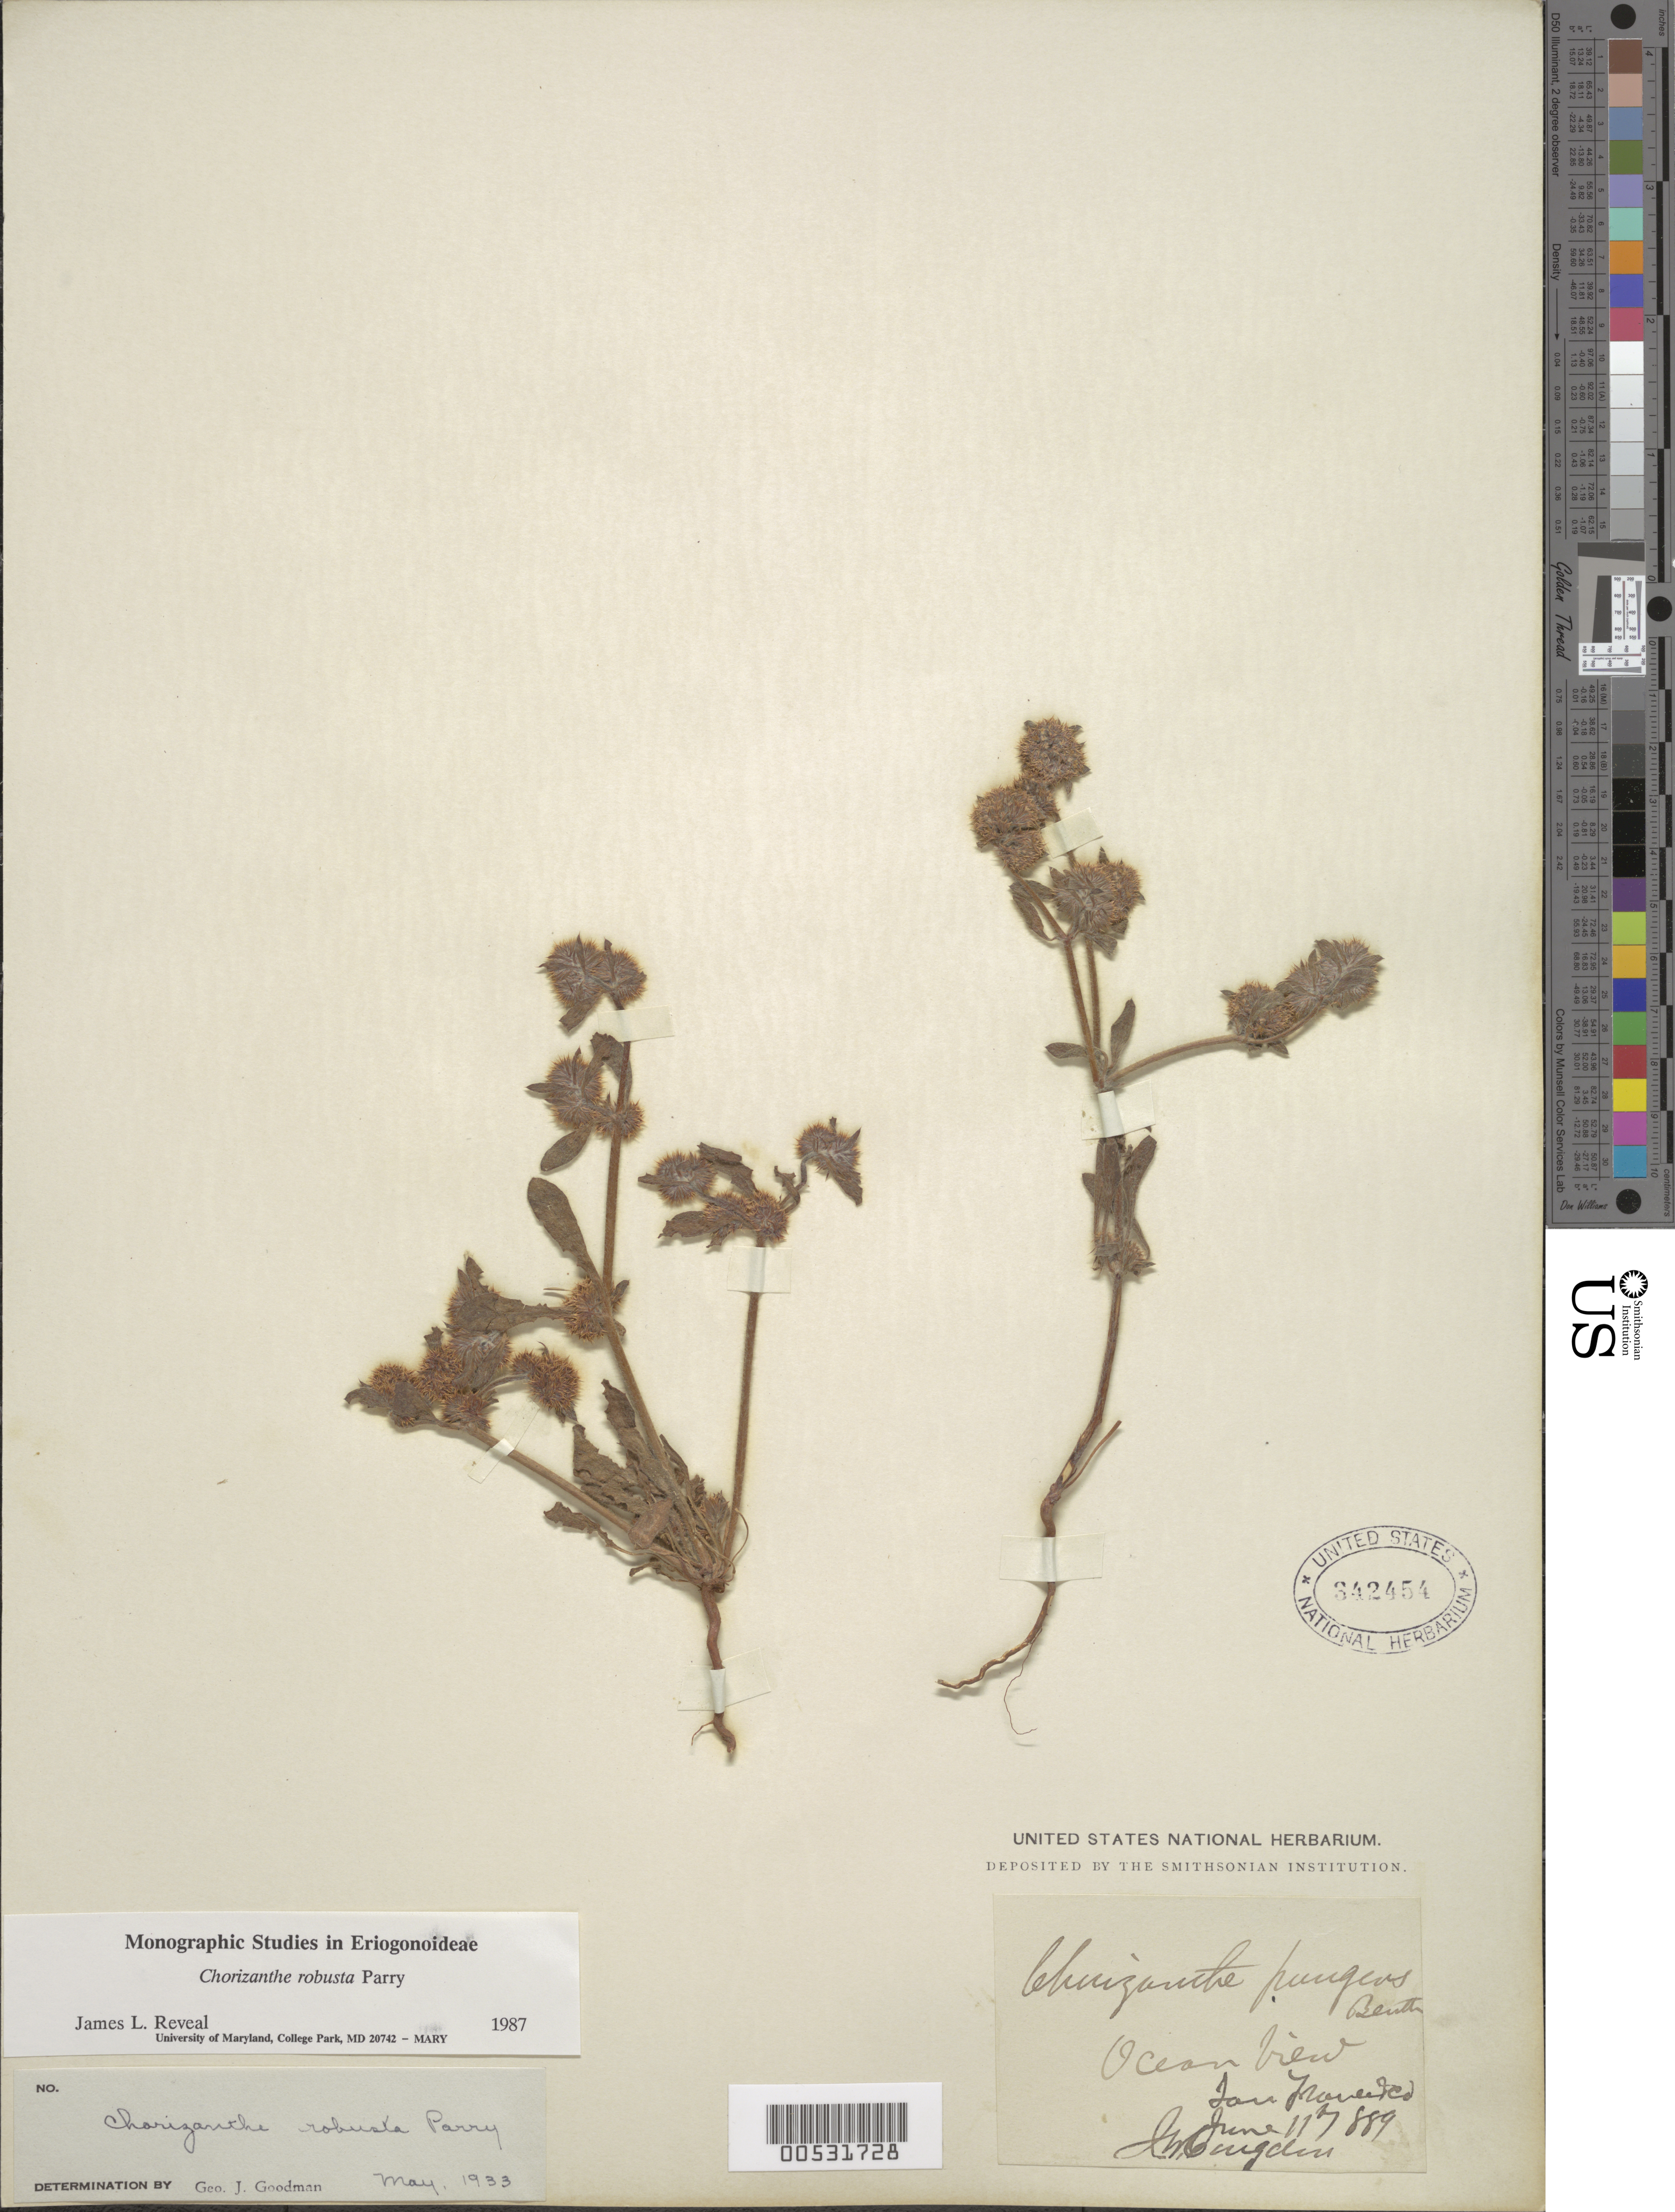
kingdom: Plantae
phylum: Tracheophyta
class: Magnoliopsida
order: Caryophyllales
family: Polygonaceae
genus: Chorizanthe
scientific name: Chorizanthe robusta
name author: Parry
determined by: Reveal, J. L.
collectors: J. W. Congdon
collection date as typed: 11 Jun 1889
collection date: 1889-06-11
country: United States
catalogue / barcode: US 342454